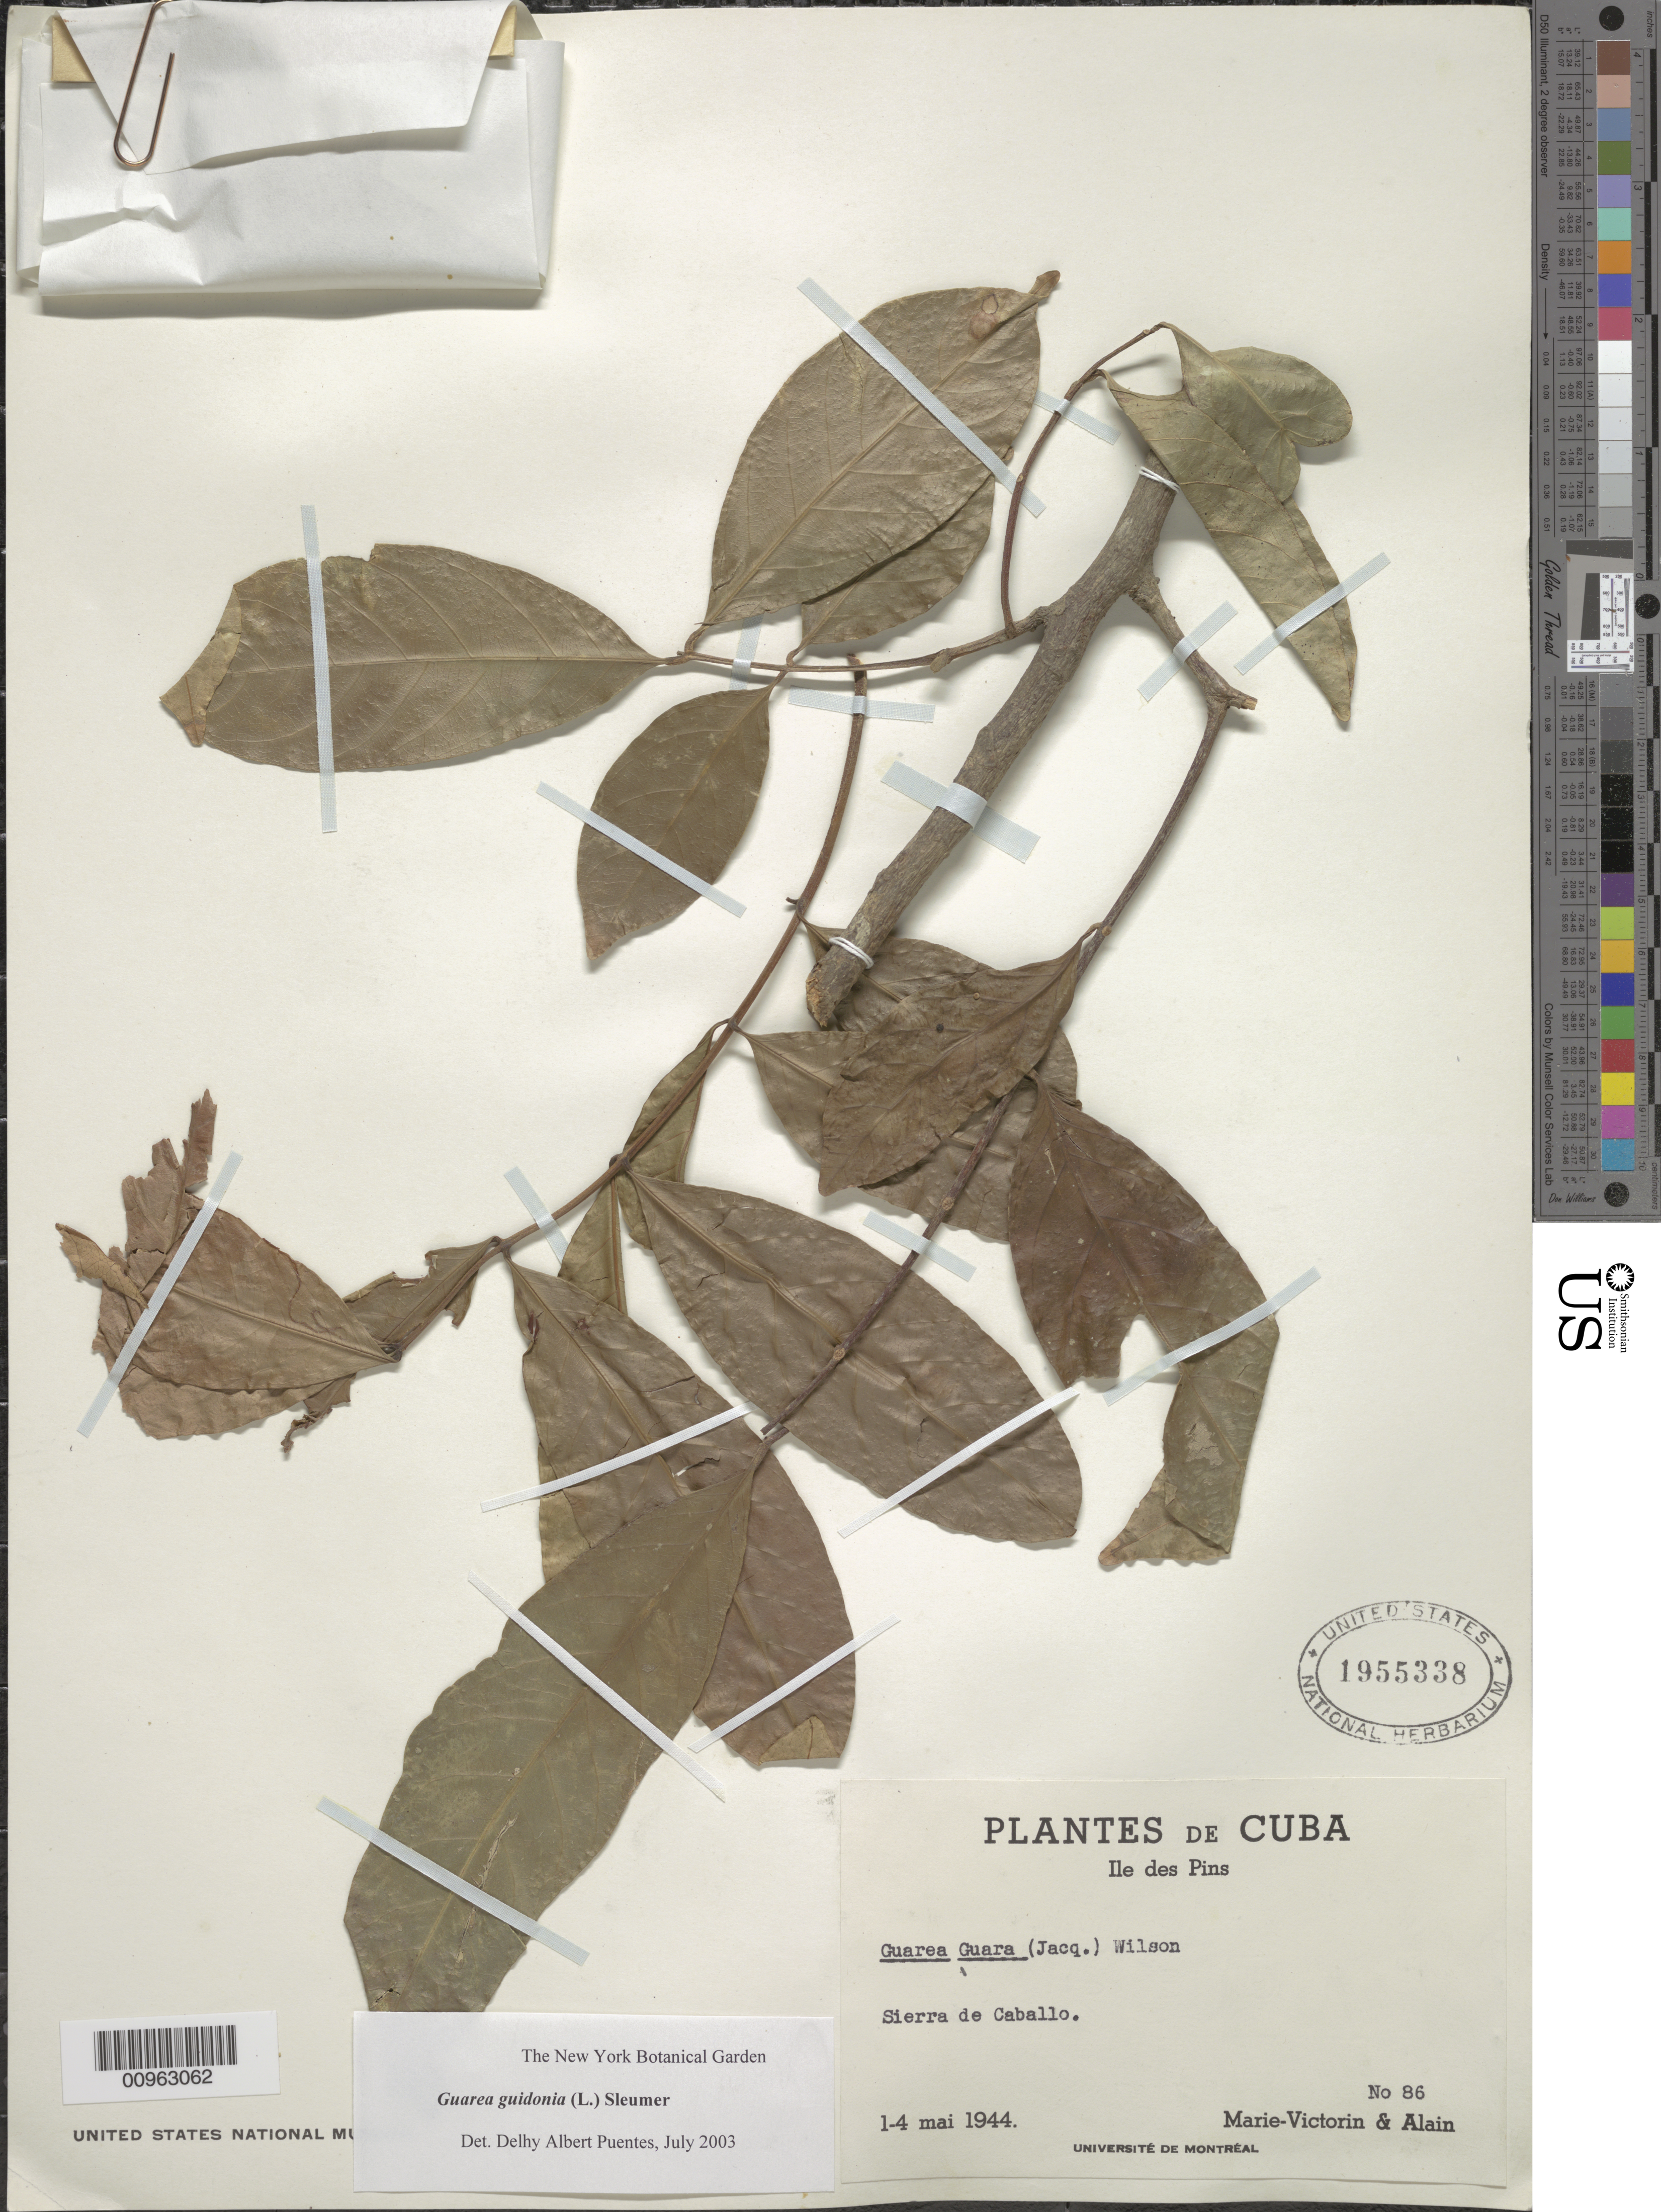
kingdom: Plantae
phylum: Tracheophyta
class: Magnoliopsida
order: Sapindales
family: Meliaceae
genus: Guarea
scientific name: Guarea guidonia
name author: (L.) Sleumer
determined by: Puentes, D. A.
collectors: F. Victorin & A. H. Liogier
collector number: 86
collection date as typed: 01 May 1944 to 04 May 1944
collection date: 1944-05-01/1944-05-04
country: Cuba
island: Isla de la Juventud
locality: Sierra de Caballo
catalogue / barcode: US 1955338